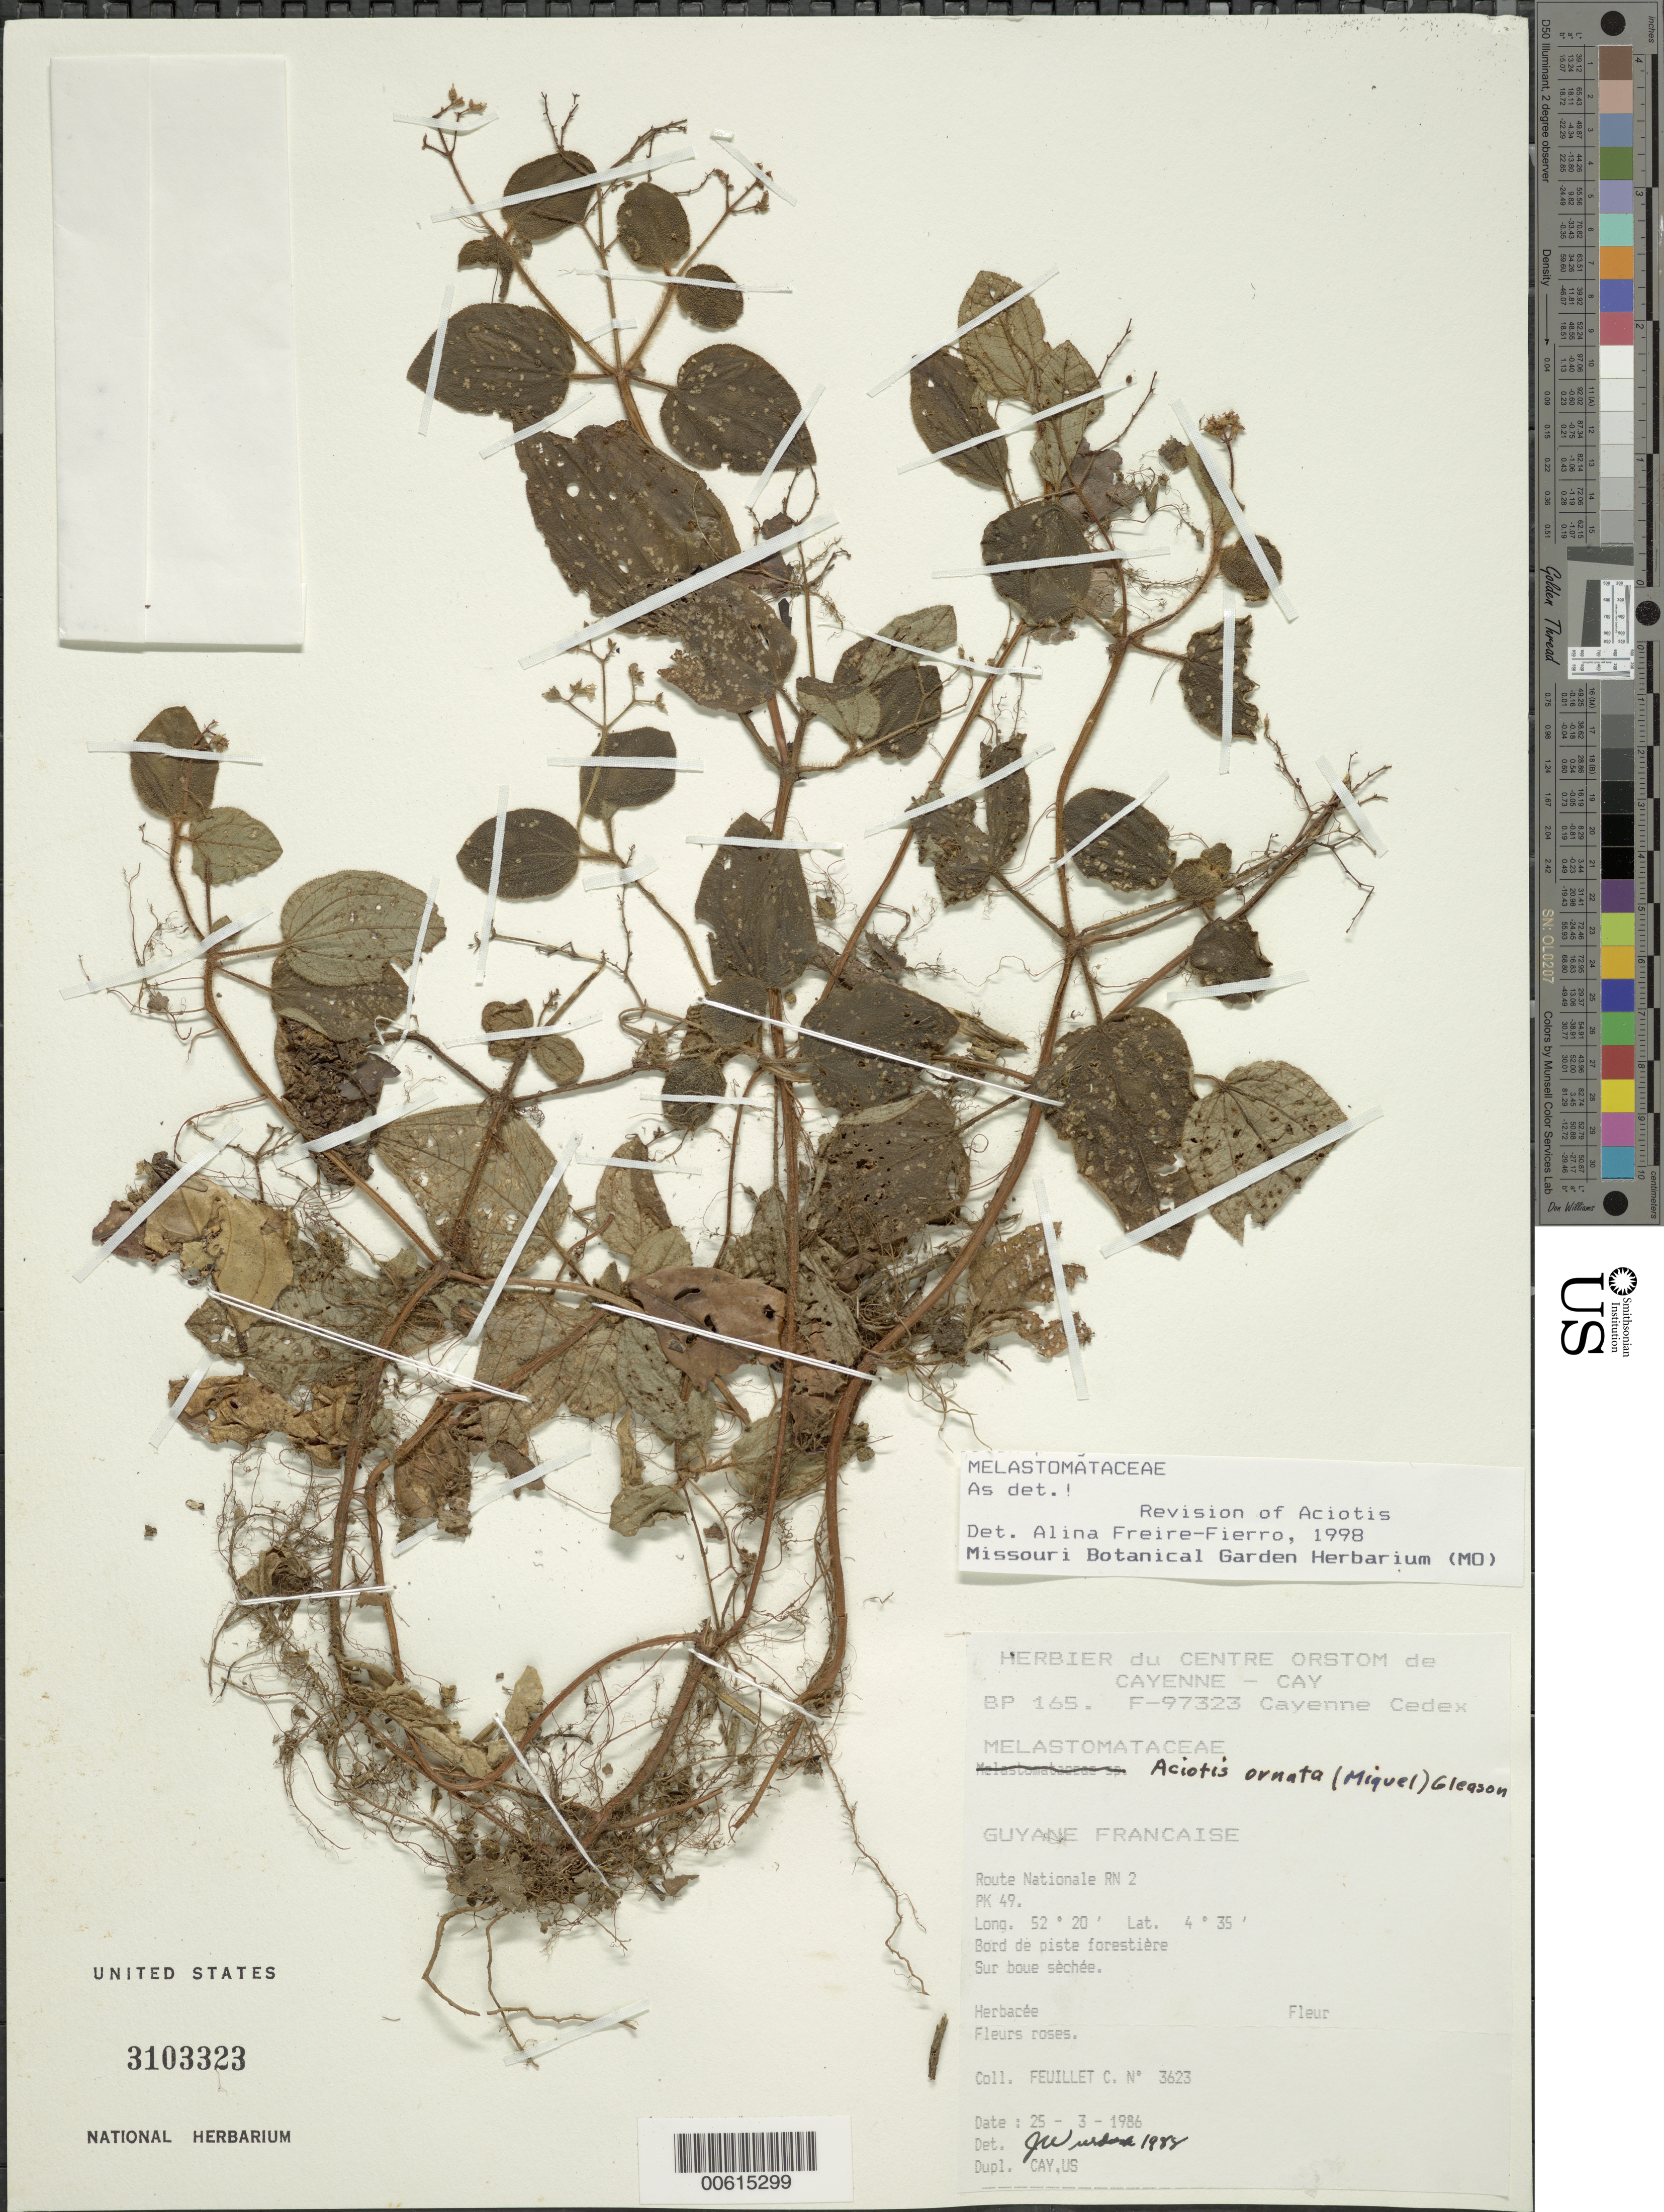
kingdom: Plantae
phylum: Tracheophyta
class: Magnoliopsida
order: Myrtales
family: Melastomataceae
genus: Aciotis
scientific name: Aciotis ornata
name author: (Miq.) Gleason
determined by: Freire-Fierro, A.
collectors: C. Feuillet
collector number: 3623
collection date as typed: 25-Mar-86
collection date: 1986-03-25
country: French Guiana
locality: Route Nationale RN 2, PK 49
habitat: Bord de piste forestiere. Sur boue sechee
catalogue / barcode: US 3103323